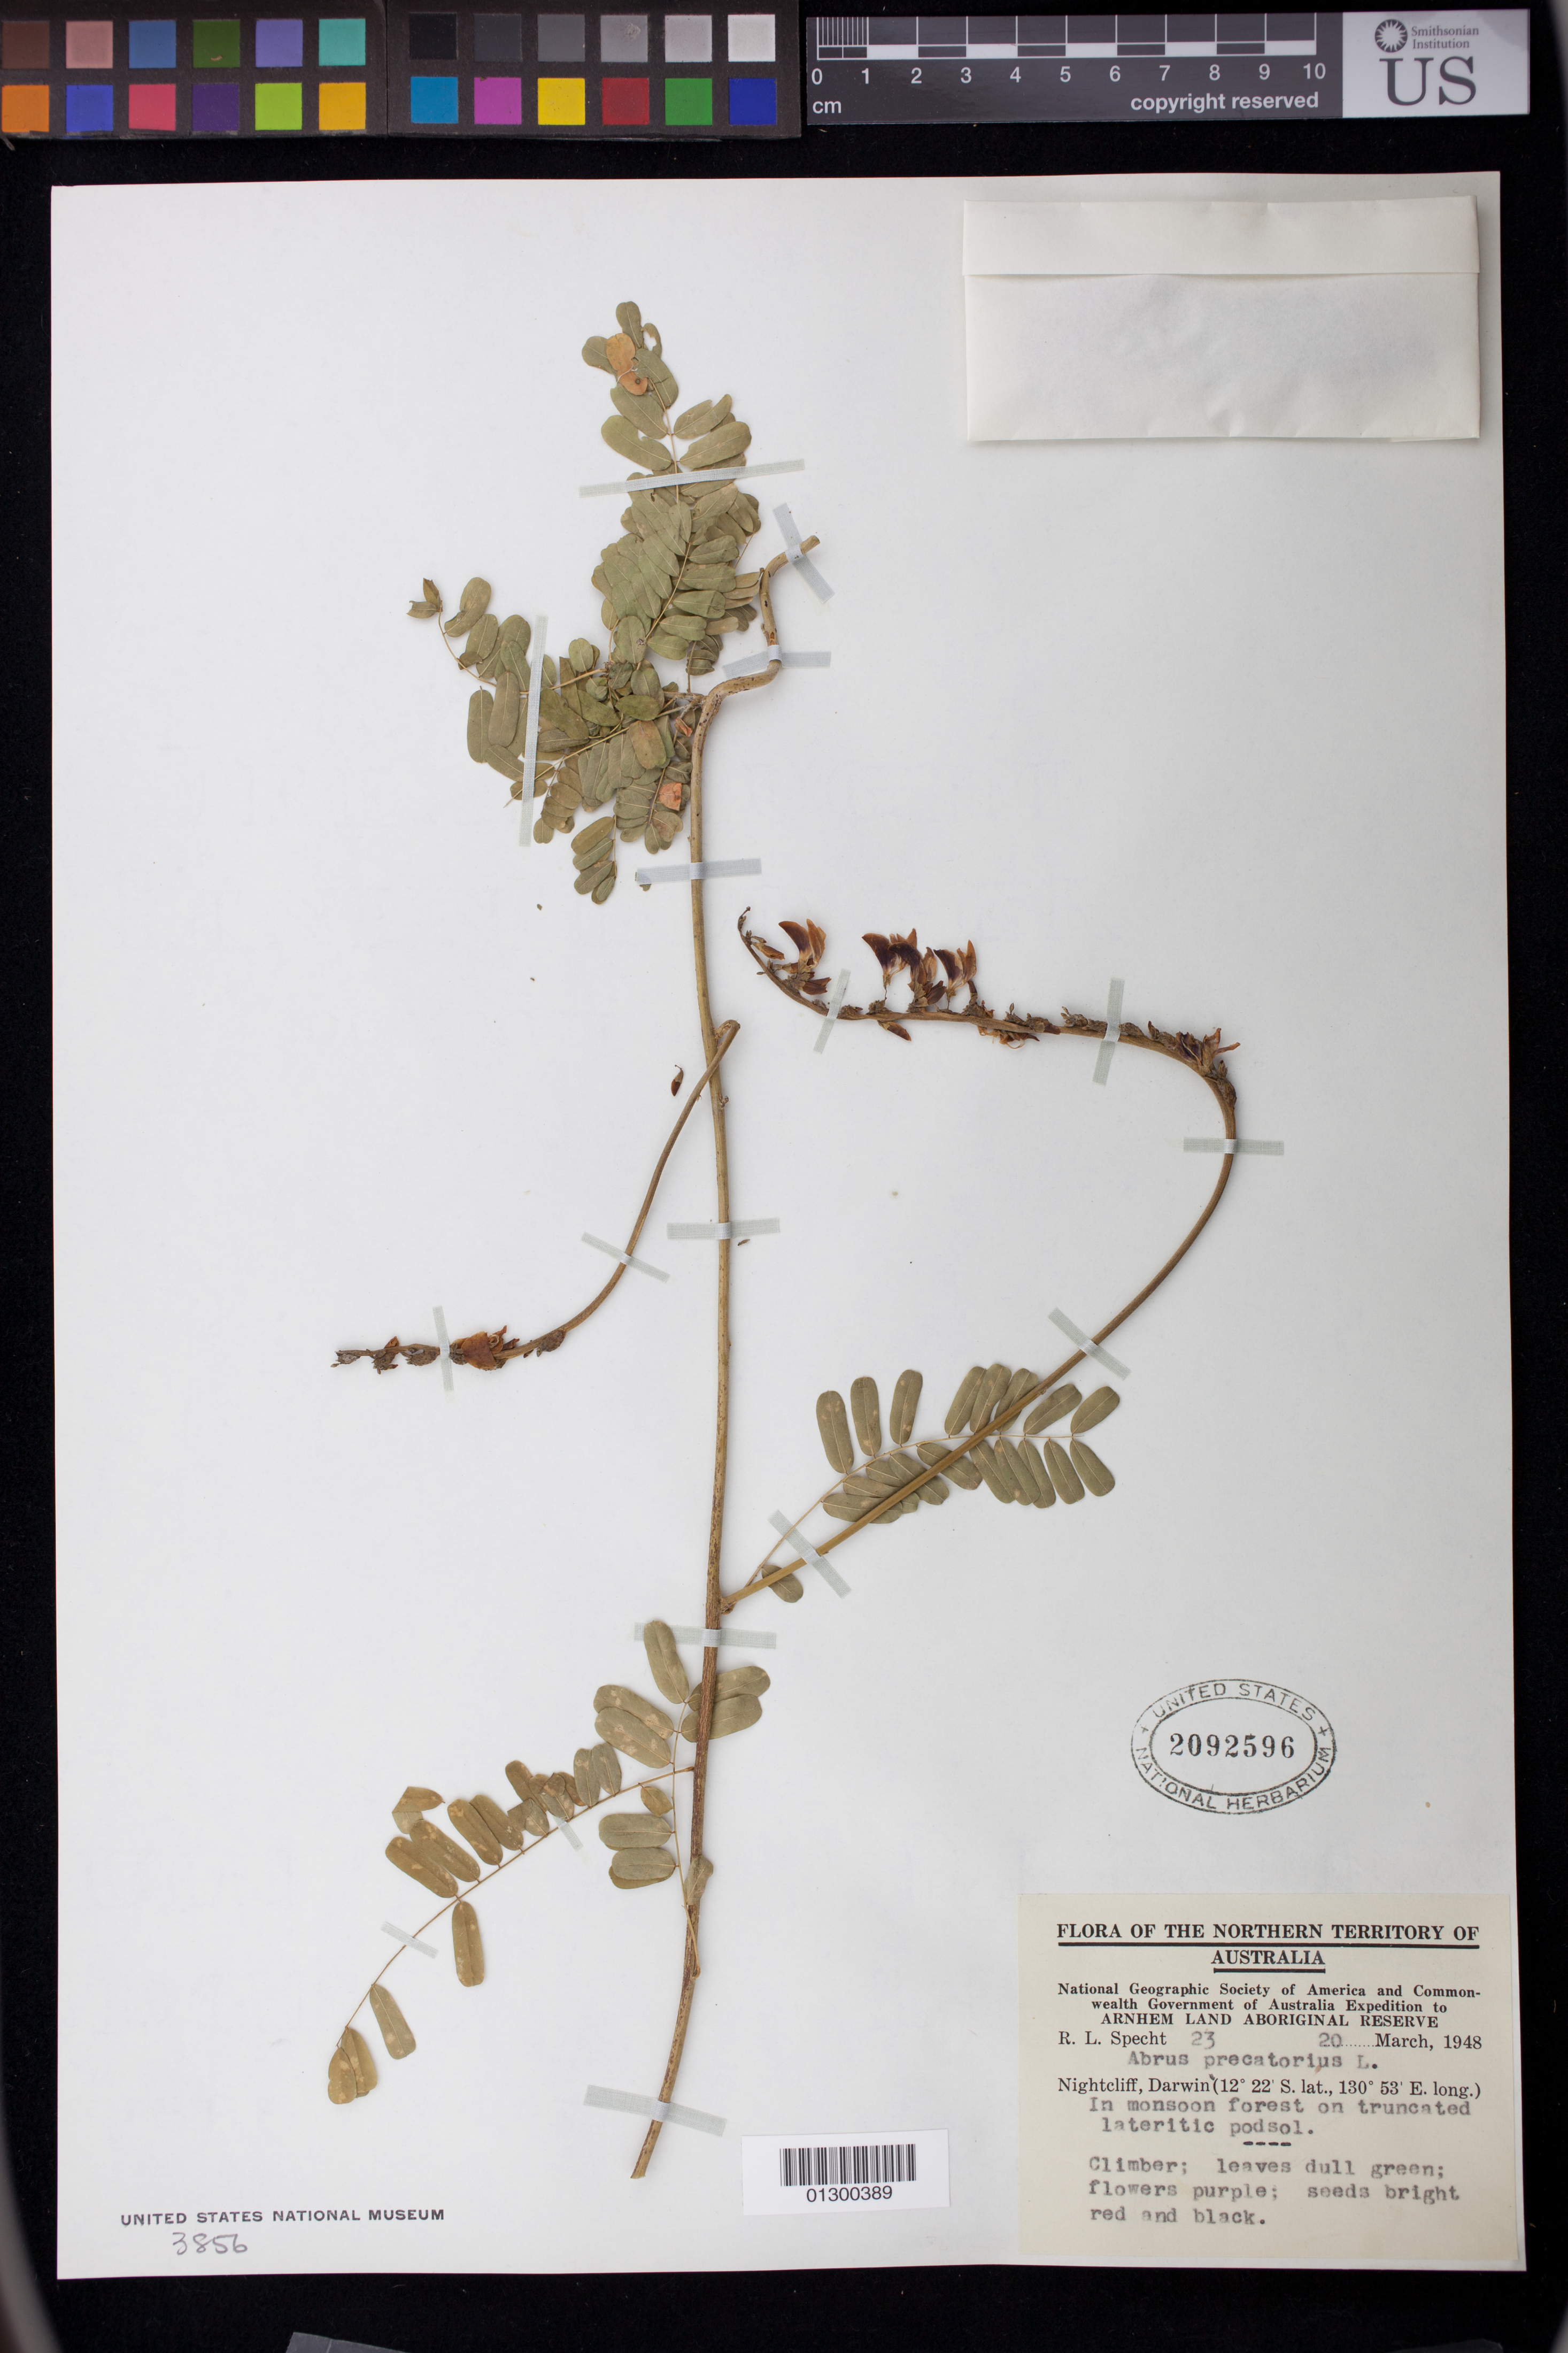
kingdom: Plantae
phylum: Tracheophyta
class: Magnoliopsida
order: Fabales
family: Fabaceae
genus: Abrus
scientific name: Abrus sp.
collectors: R. L. Specht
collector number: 23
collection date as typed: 3/20/1948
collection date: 1948-03-20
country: Australia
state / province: Northern Territory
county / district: Darwin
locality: Nightcliff, Darwin. Along sandy beaches.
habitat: In monsoon forest on truncated lateritic podsol.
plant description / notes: Climber; leaves dull green; flowers purple; seeds bright red and black.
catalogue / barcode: US 2092596